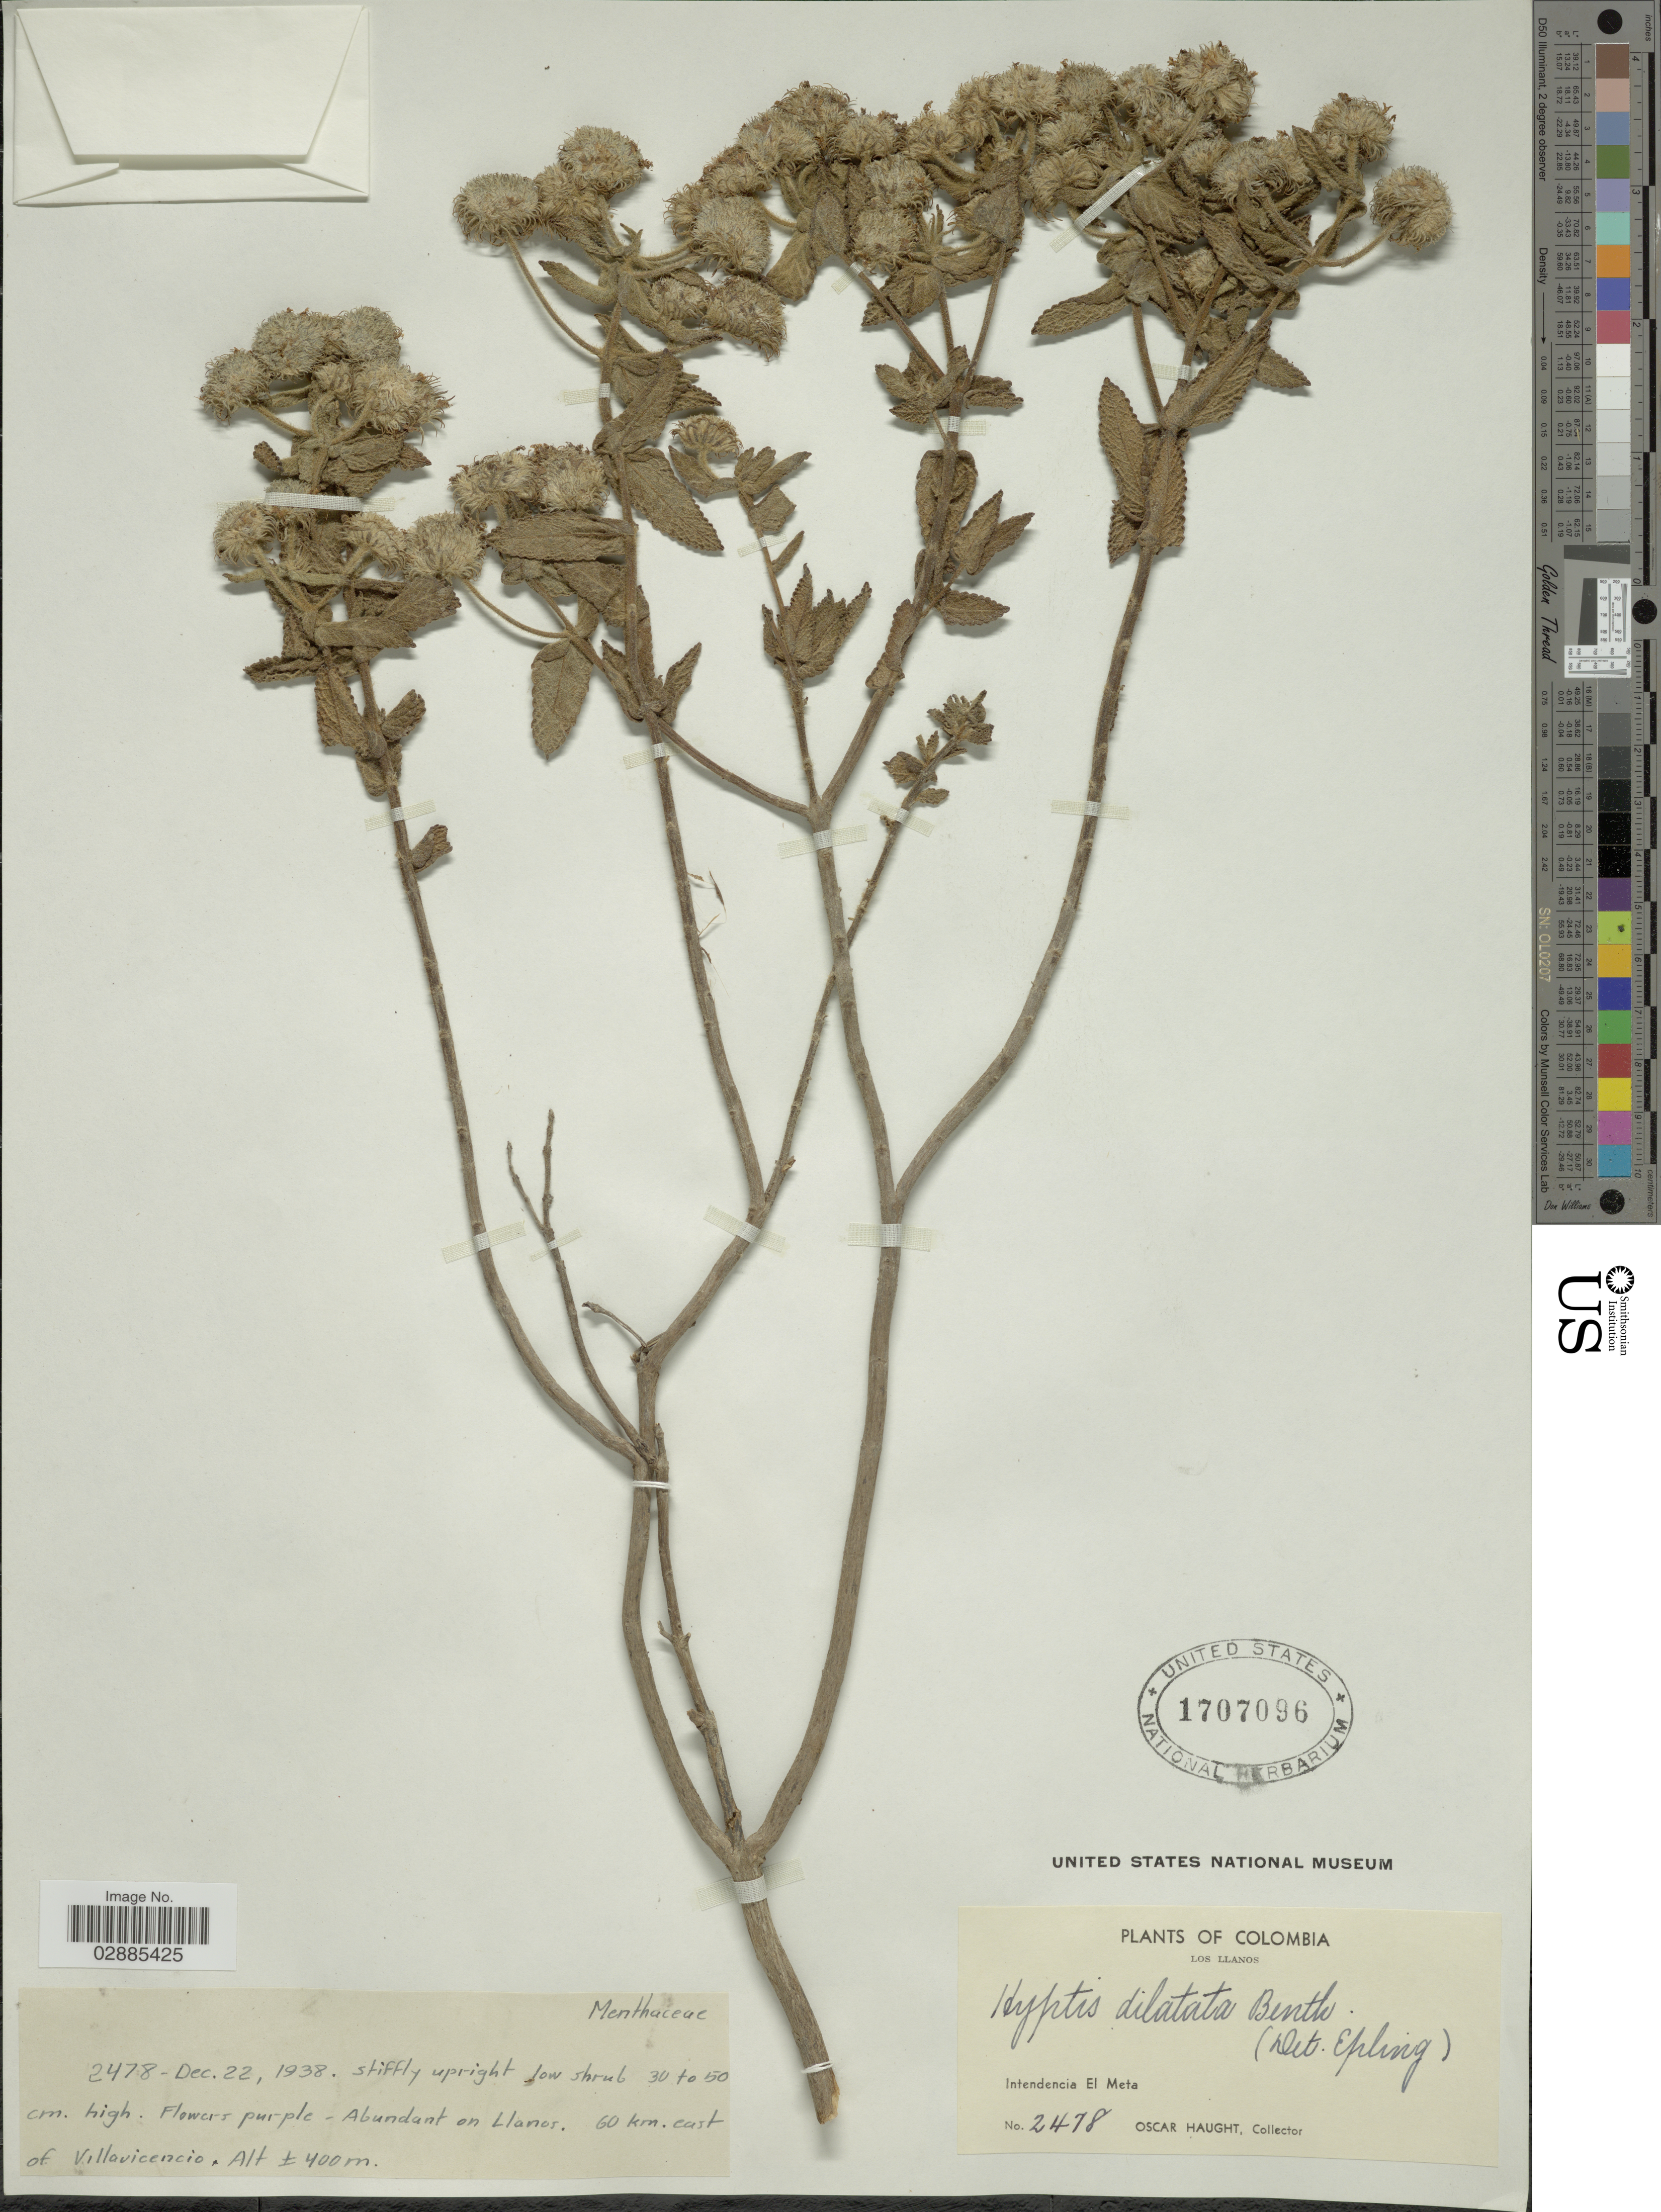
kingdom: Plantae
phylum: Tracheophyta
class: Magnoliopsida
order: Lamiales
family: Lamiaceae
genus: Hyptis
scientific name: Hyptis dilatata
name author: Benth.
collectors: O. L. Haught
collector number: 2478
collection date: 1938-12-22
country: Colombia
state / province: Meta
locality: Intendencia El Meta. Abundant on Llanos. 60 km. east of Villavicencio.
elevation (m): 400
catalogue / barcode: US 1707096